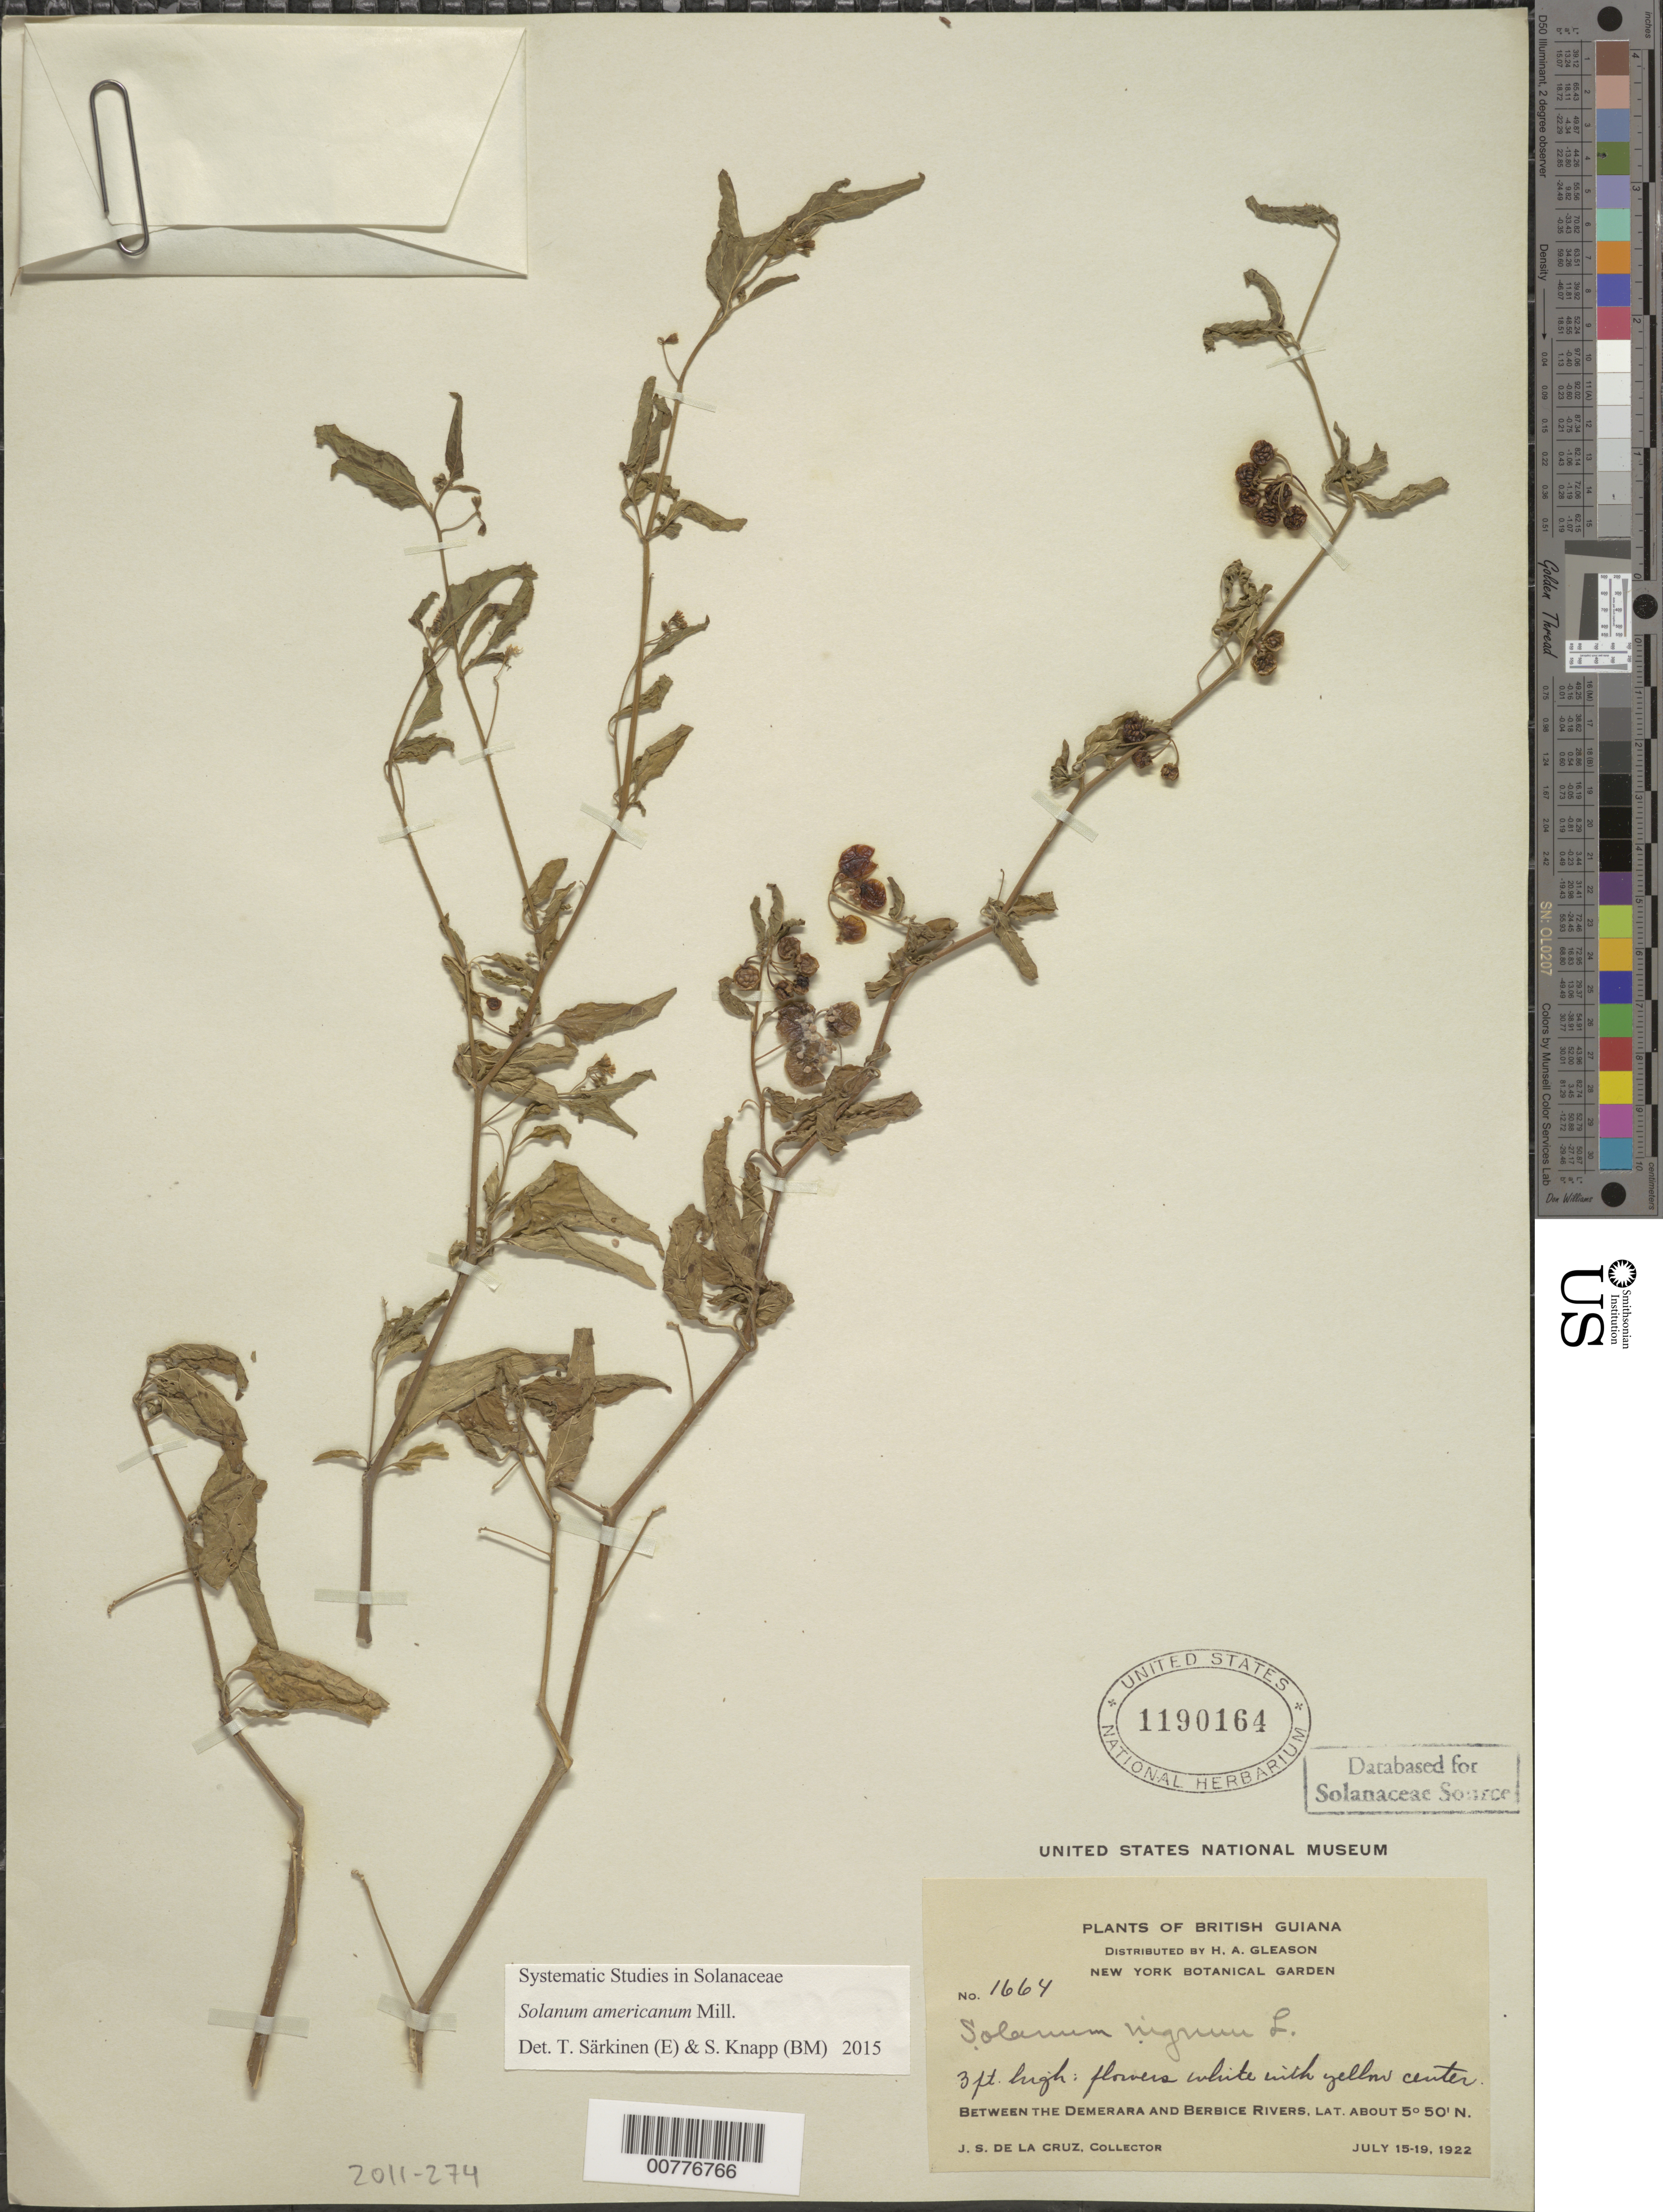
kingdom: Plantae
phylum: Tracheophyta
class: Magnoliopsida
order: Solanales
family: Solanaceae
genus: Solanum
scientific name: Solanum nigrum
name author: L.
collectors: J. S. de la Cruz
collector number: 1664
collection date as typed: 7 Jul 1922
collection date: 1922-07-07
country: Guyana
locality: Between Demerara & Berbice Rivers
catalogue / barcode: US 1190164